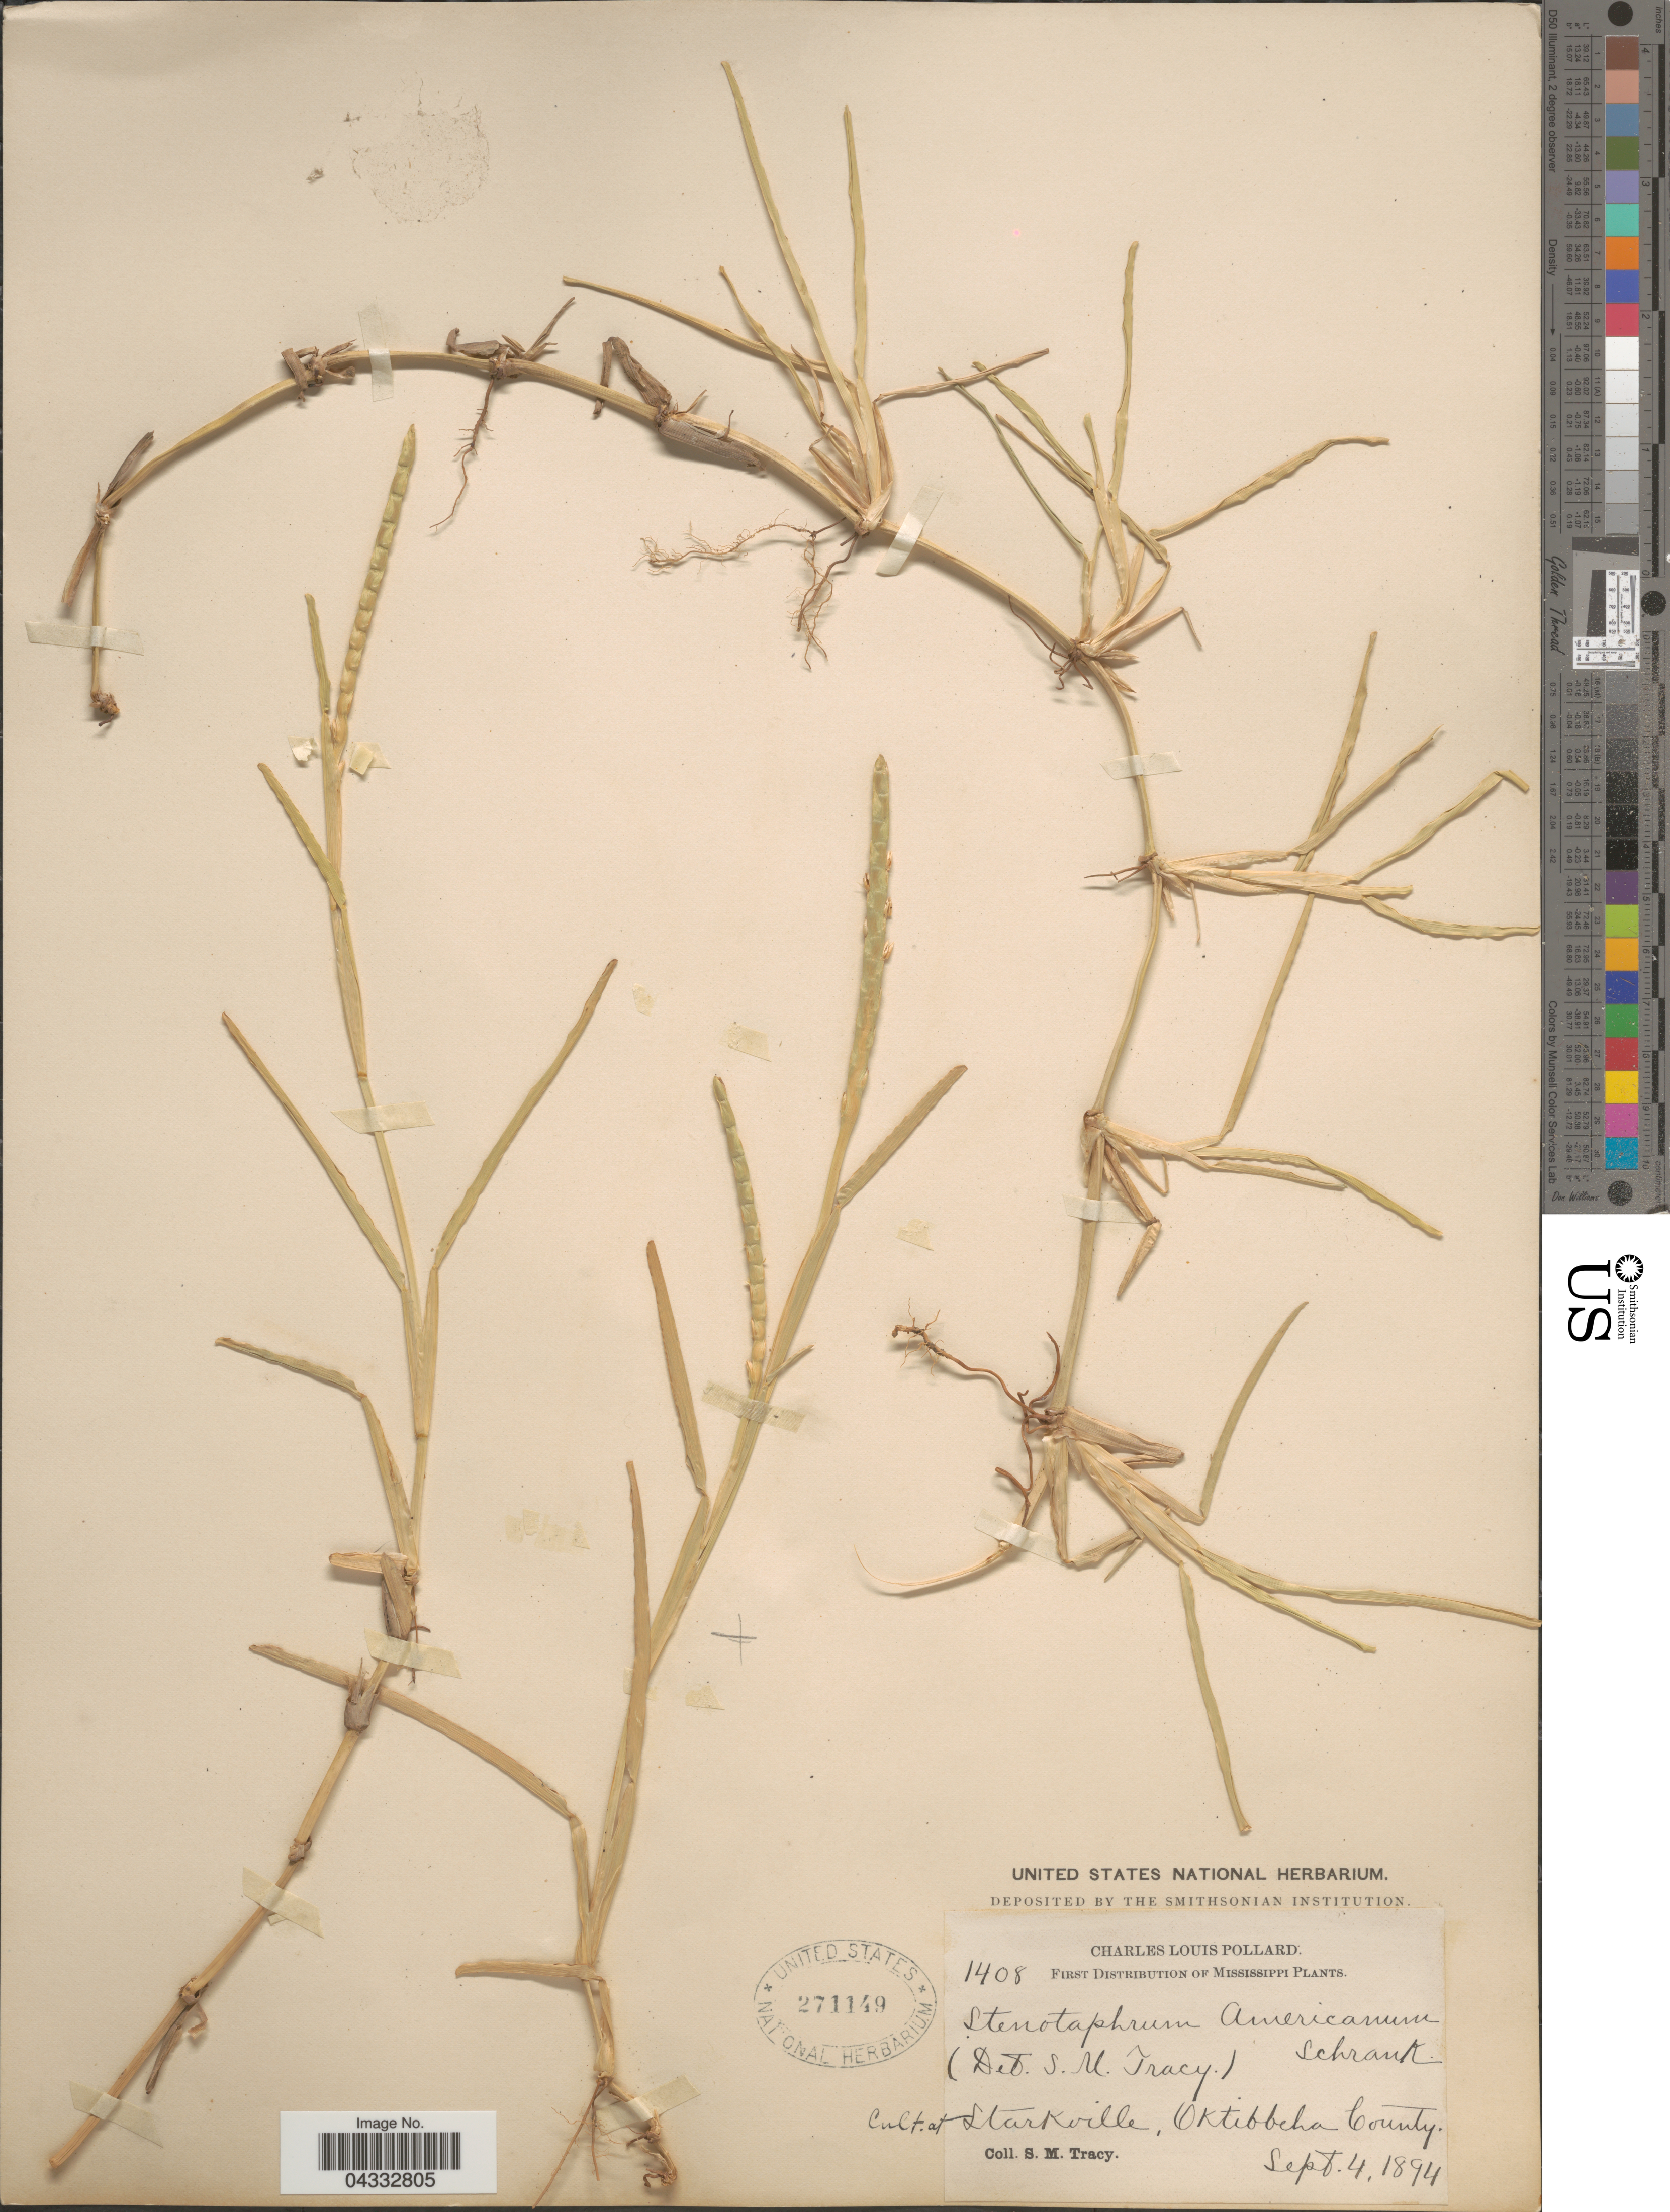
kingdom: Plantae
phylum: Tracheophyta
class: Liliopsida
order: Poales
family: Poaceae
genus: Stenotaphrum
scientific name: Stenotaphrum secundatum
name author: (Walter) Kuntze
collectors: S. M. Tracy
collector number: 1408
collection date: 1894-09-04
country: United States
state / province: Mississippi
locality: At Starkville, Oktibbeha County.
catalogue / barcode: US 271149